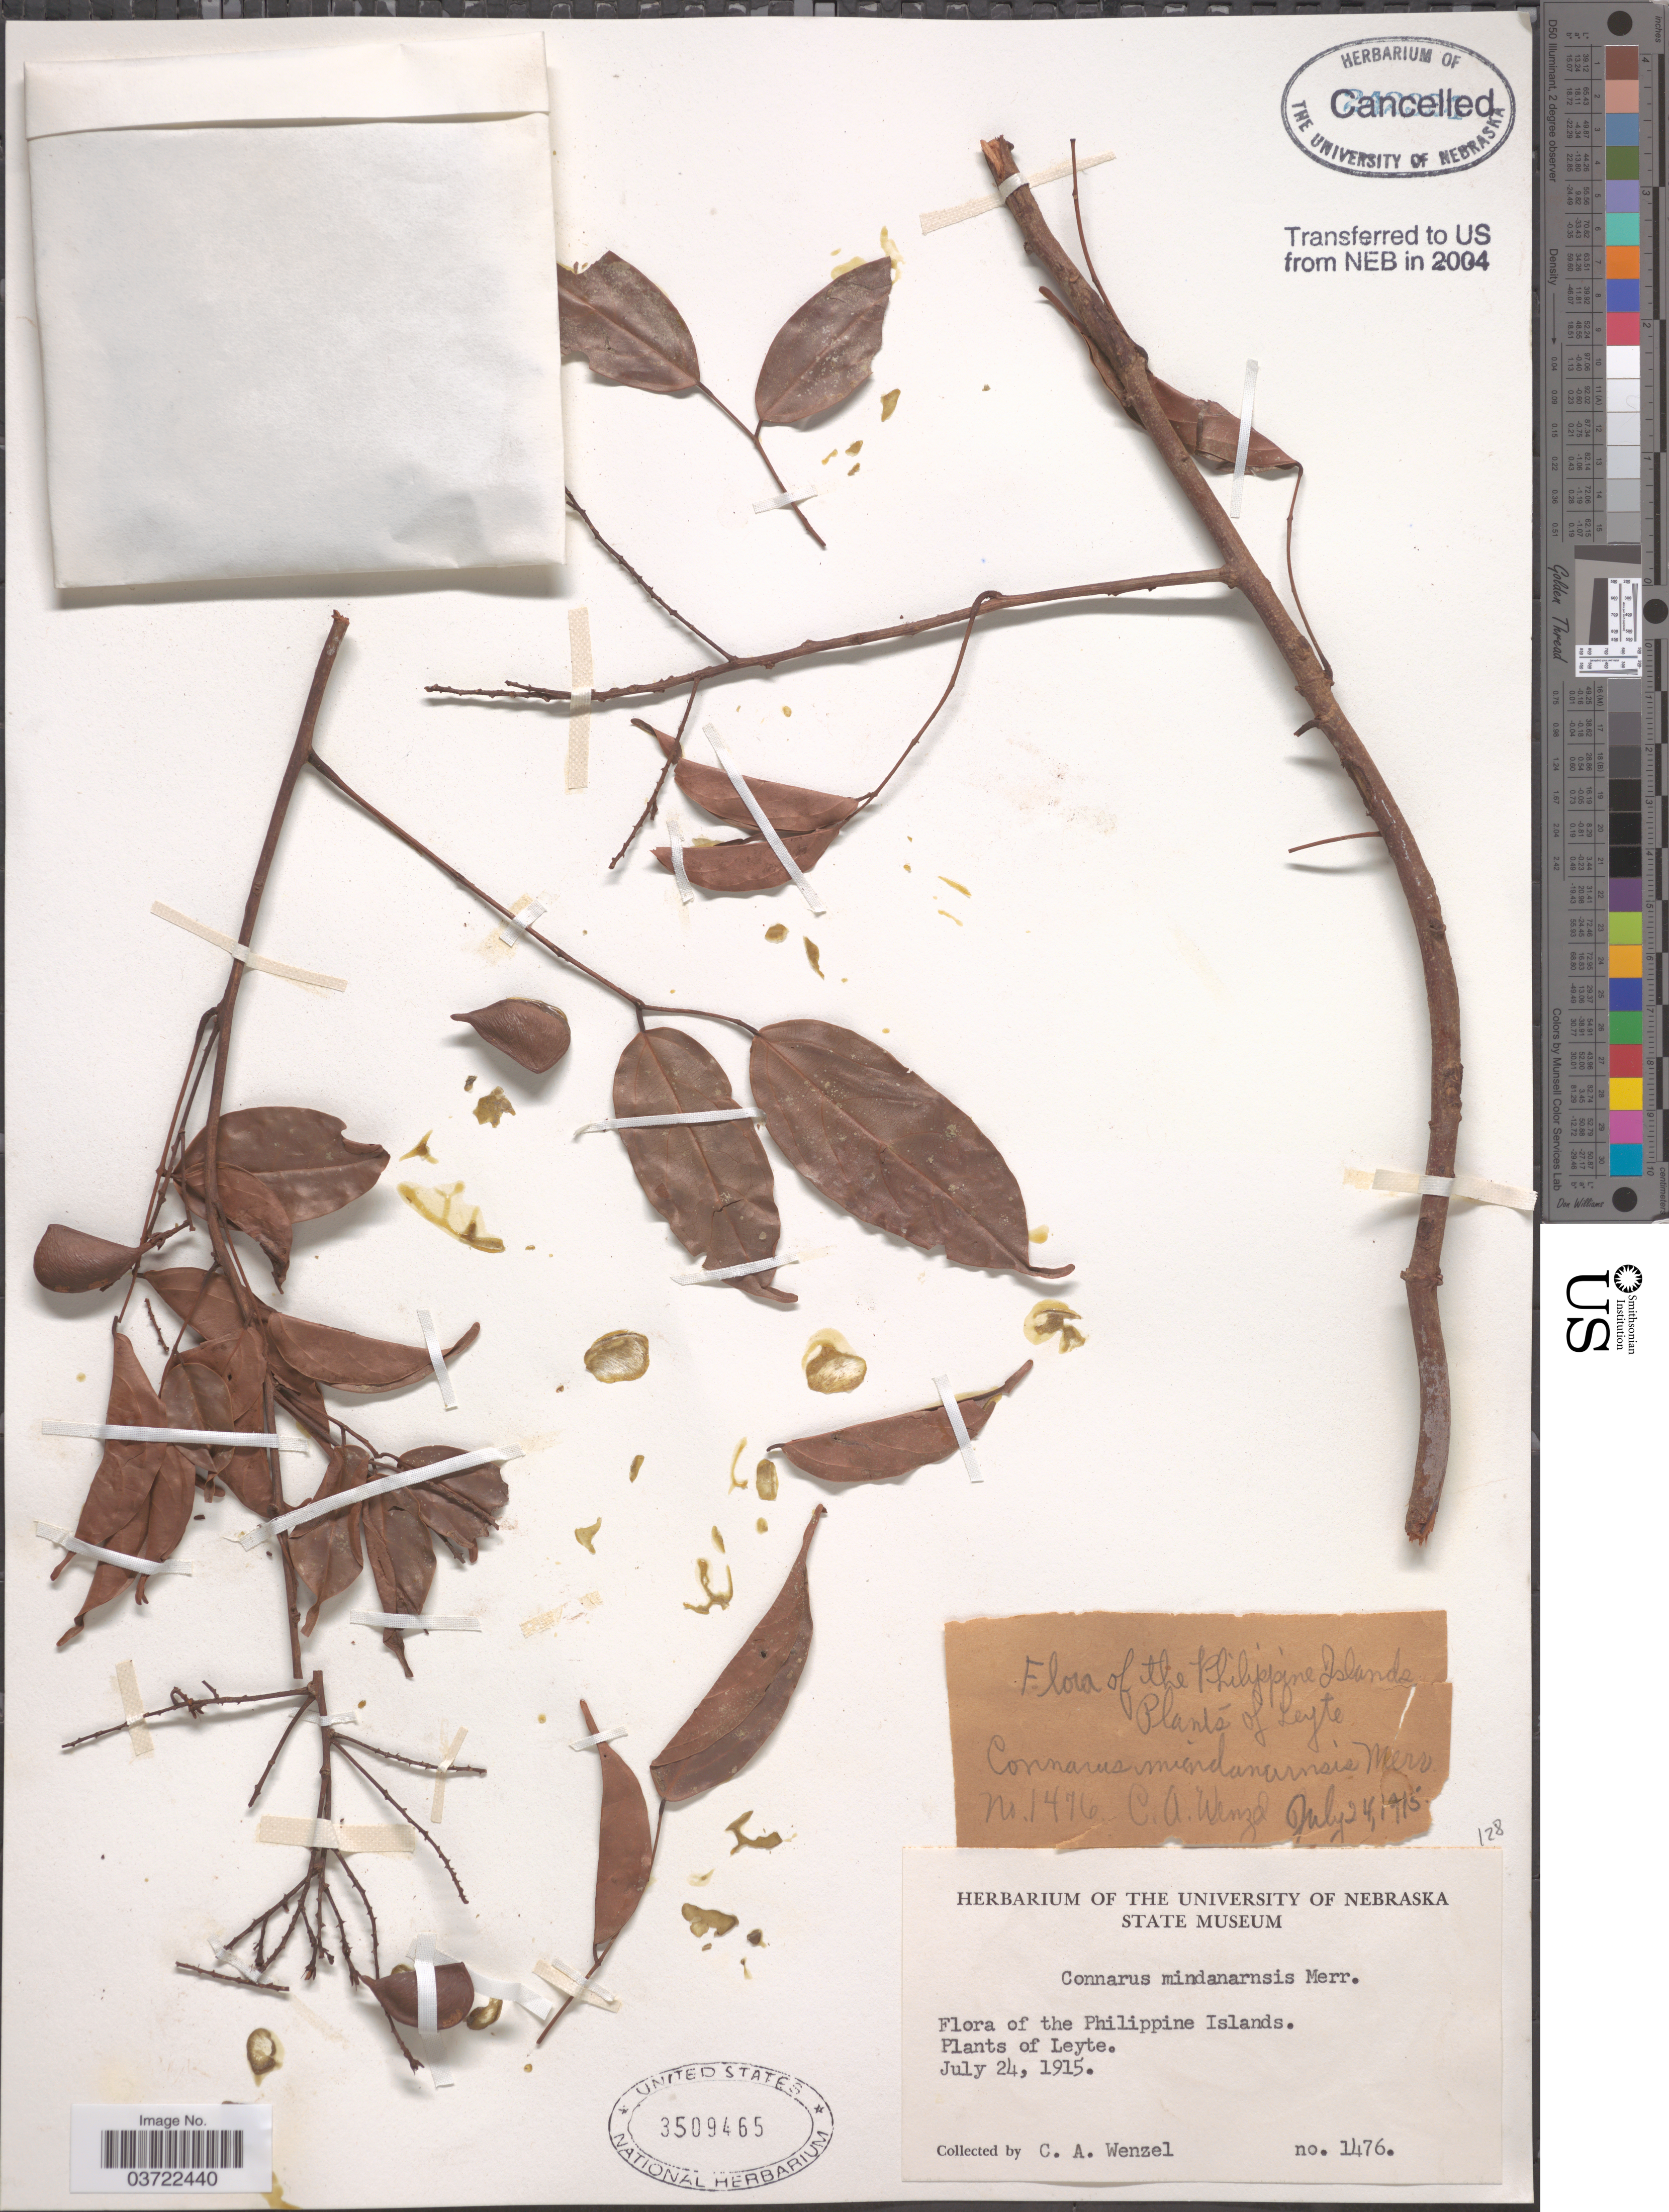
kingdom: Plantae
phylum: Tracheophyta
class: Magnoliopsida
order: Oxalidales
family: Connaraceae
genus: Connarus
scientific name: Connarus mindanaensis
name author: Merr.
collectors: C. Wenzel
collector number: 1476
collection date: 1915-07-24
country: Philippines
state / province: Eastern Visayas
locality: Philippine Islands. Leyte.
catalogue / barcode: US 3509465